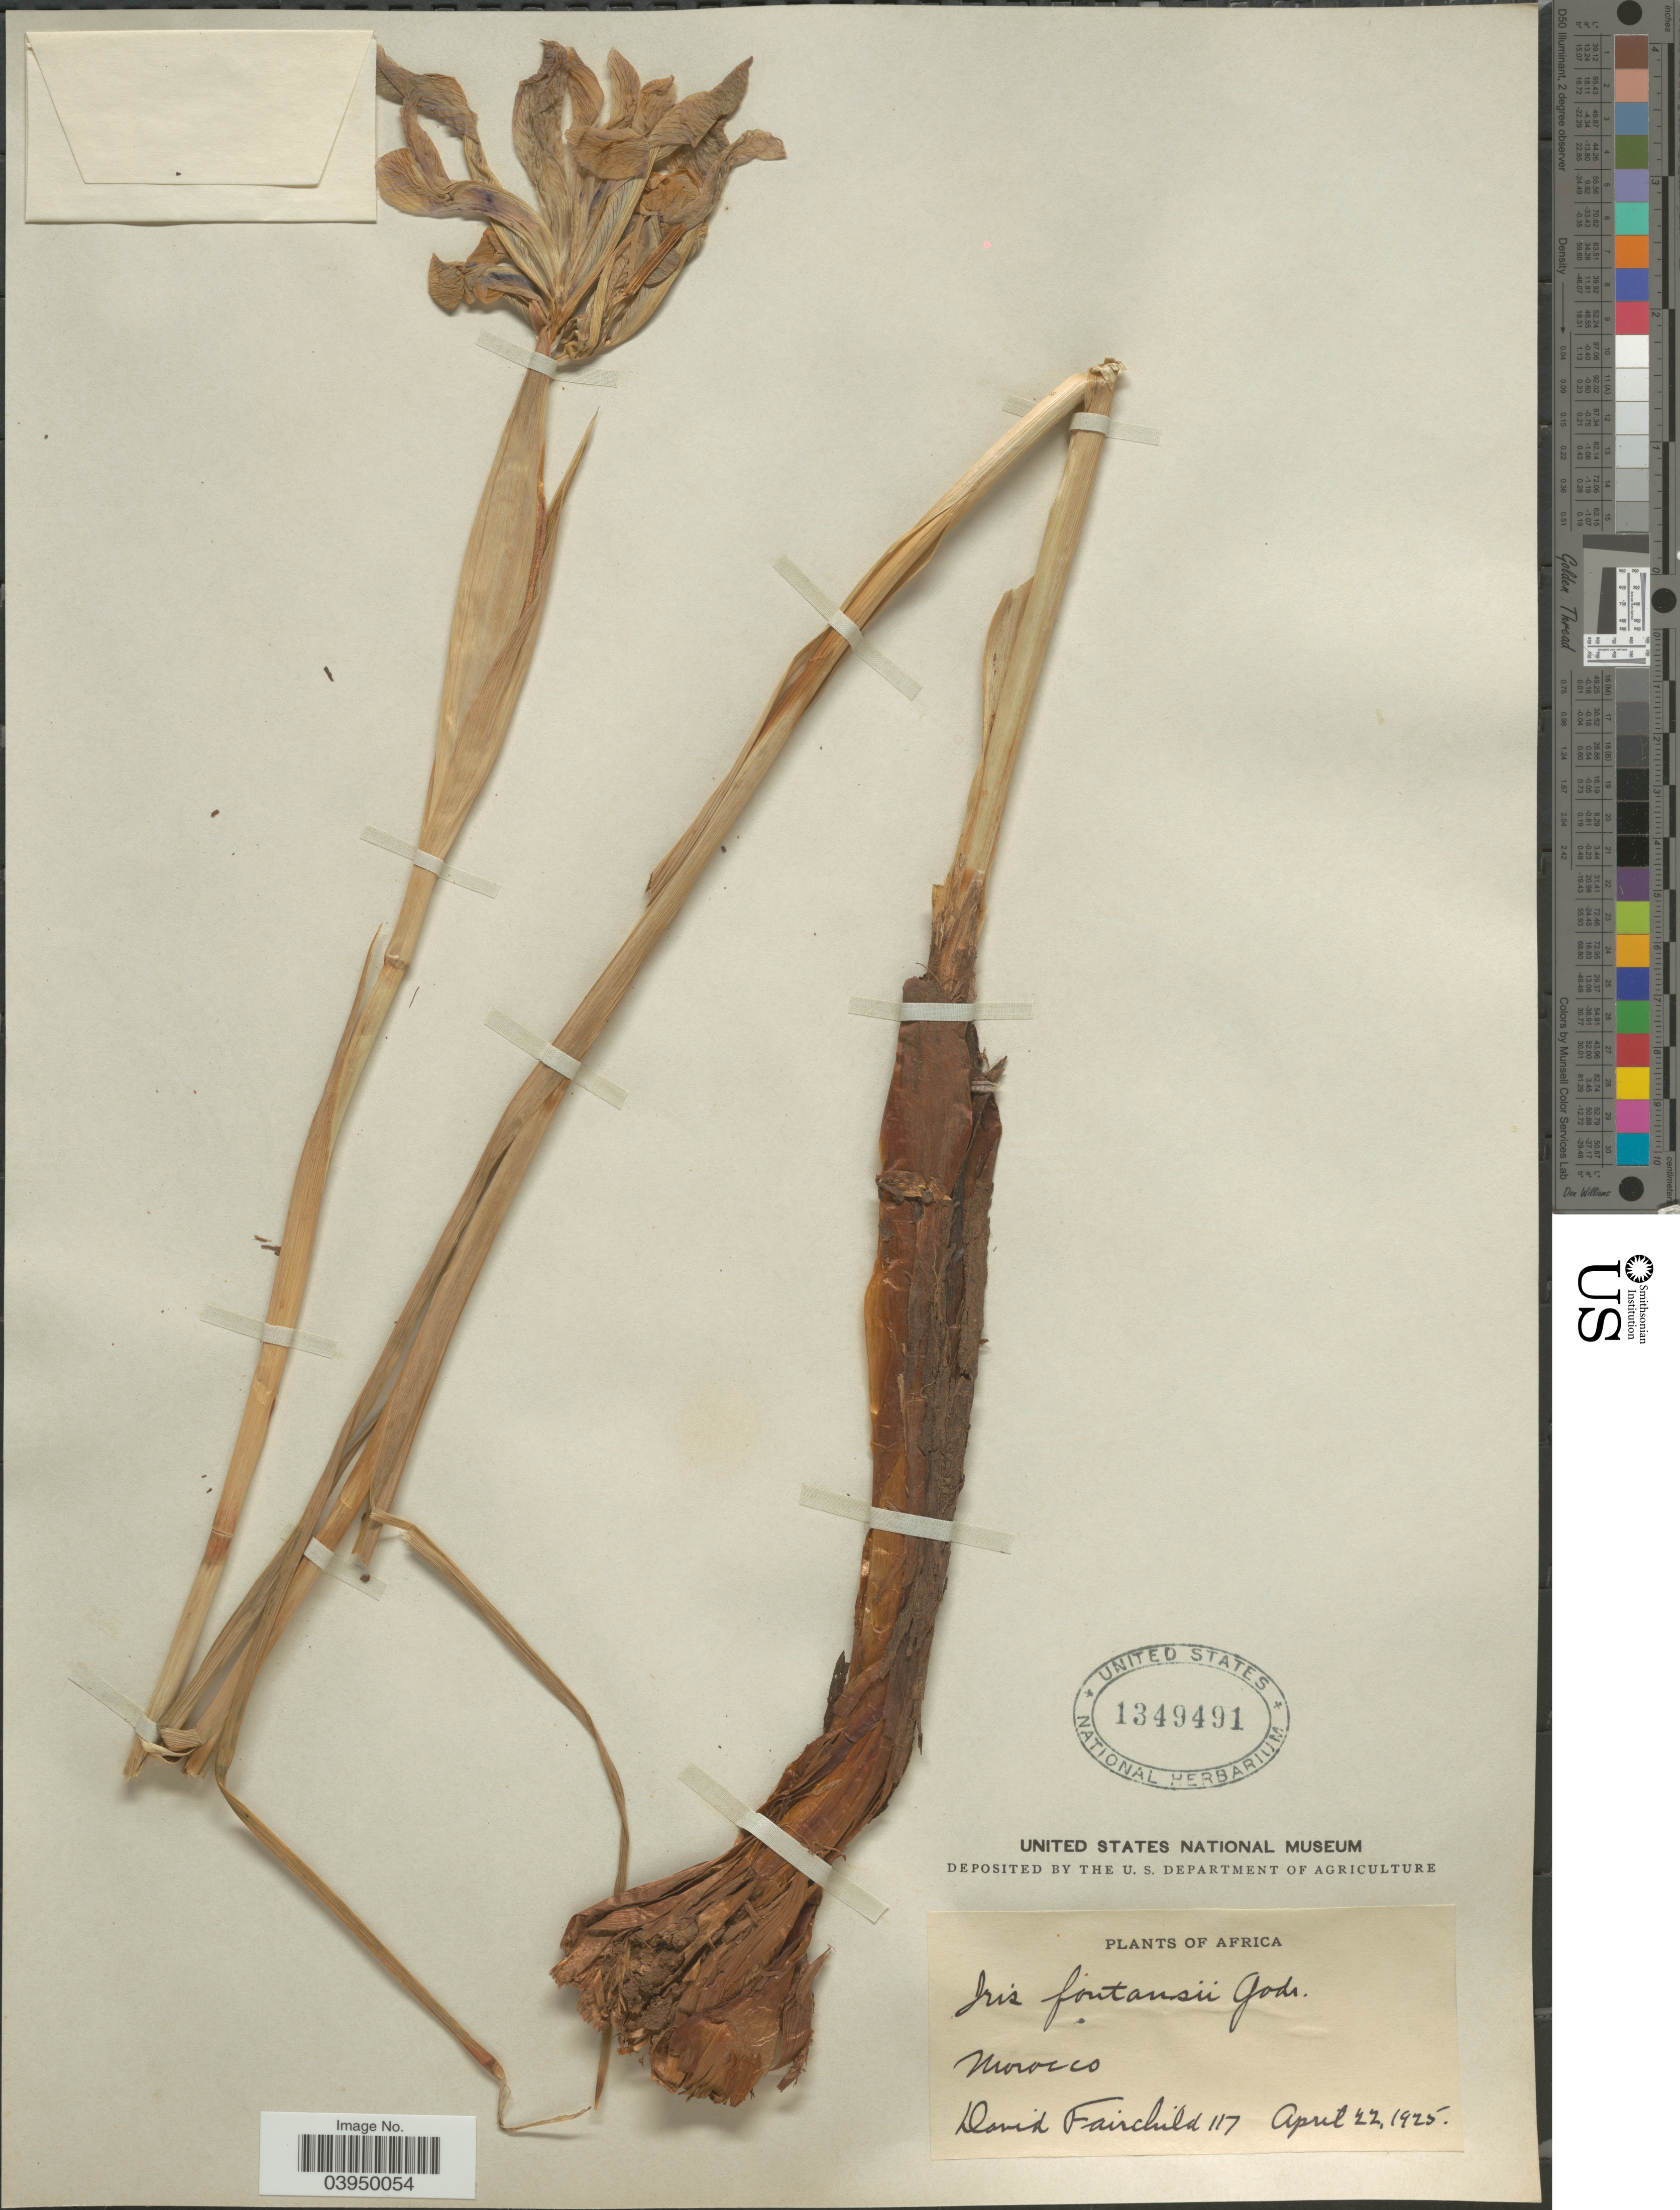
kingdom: Plantae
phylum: Tracheophyta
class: Liliopsida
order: Asparagales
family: Iridaceae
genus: Iris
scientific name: Iris fontanesii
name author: Godr.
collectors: D. Fairchild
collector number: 117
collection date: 1925-04-22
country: Morocco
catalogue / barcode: US 1349491